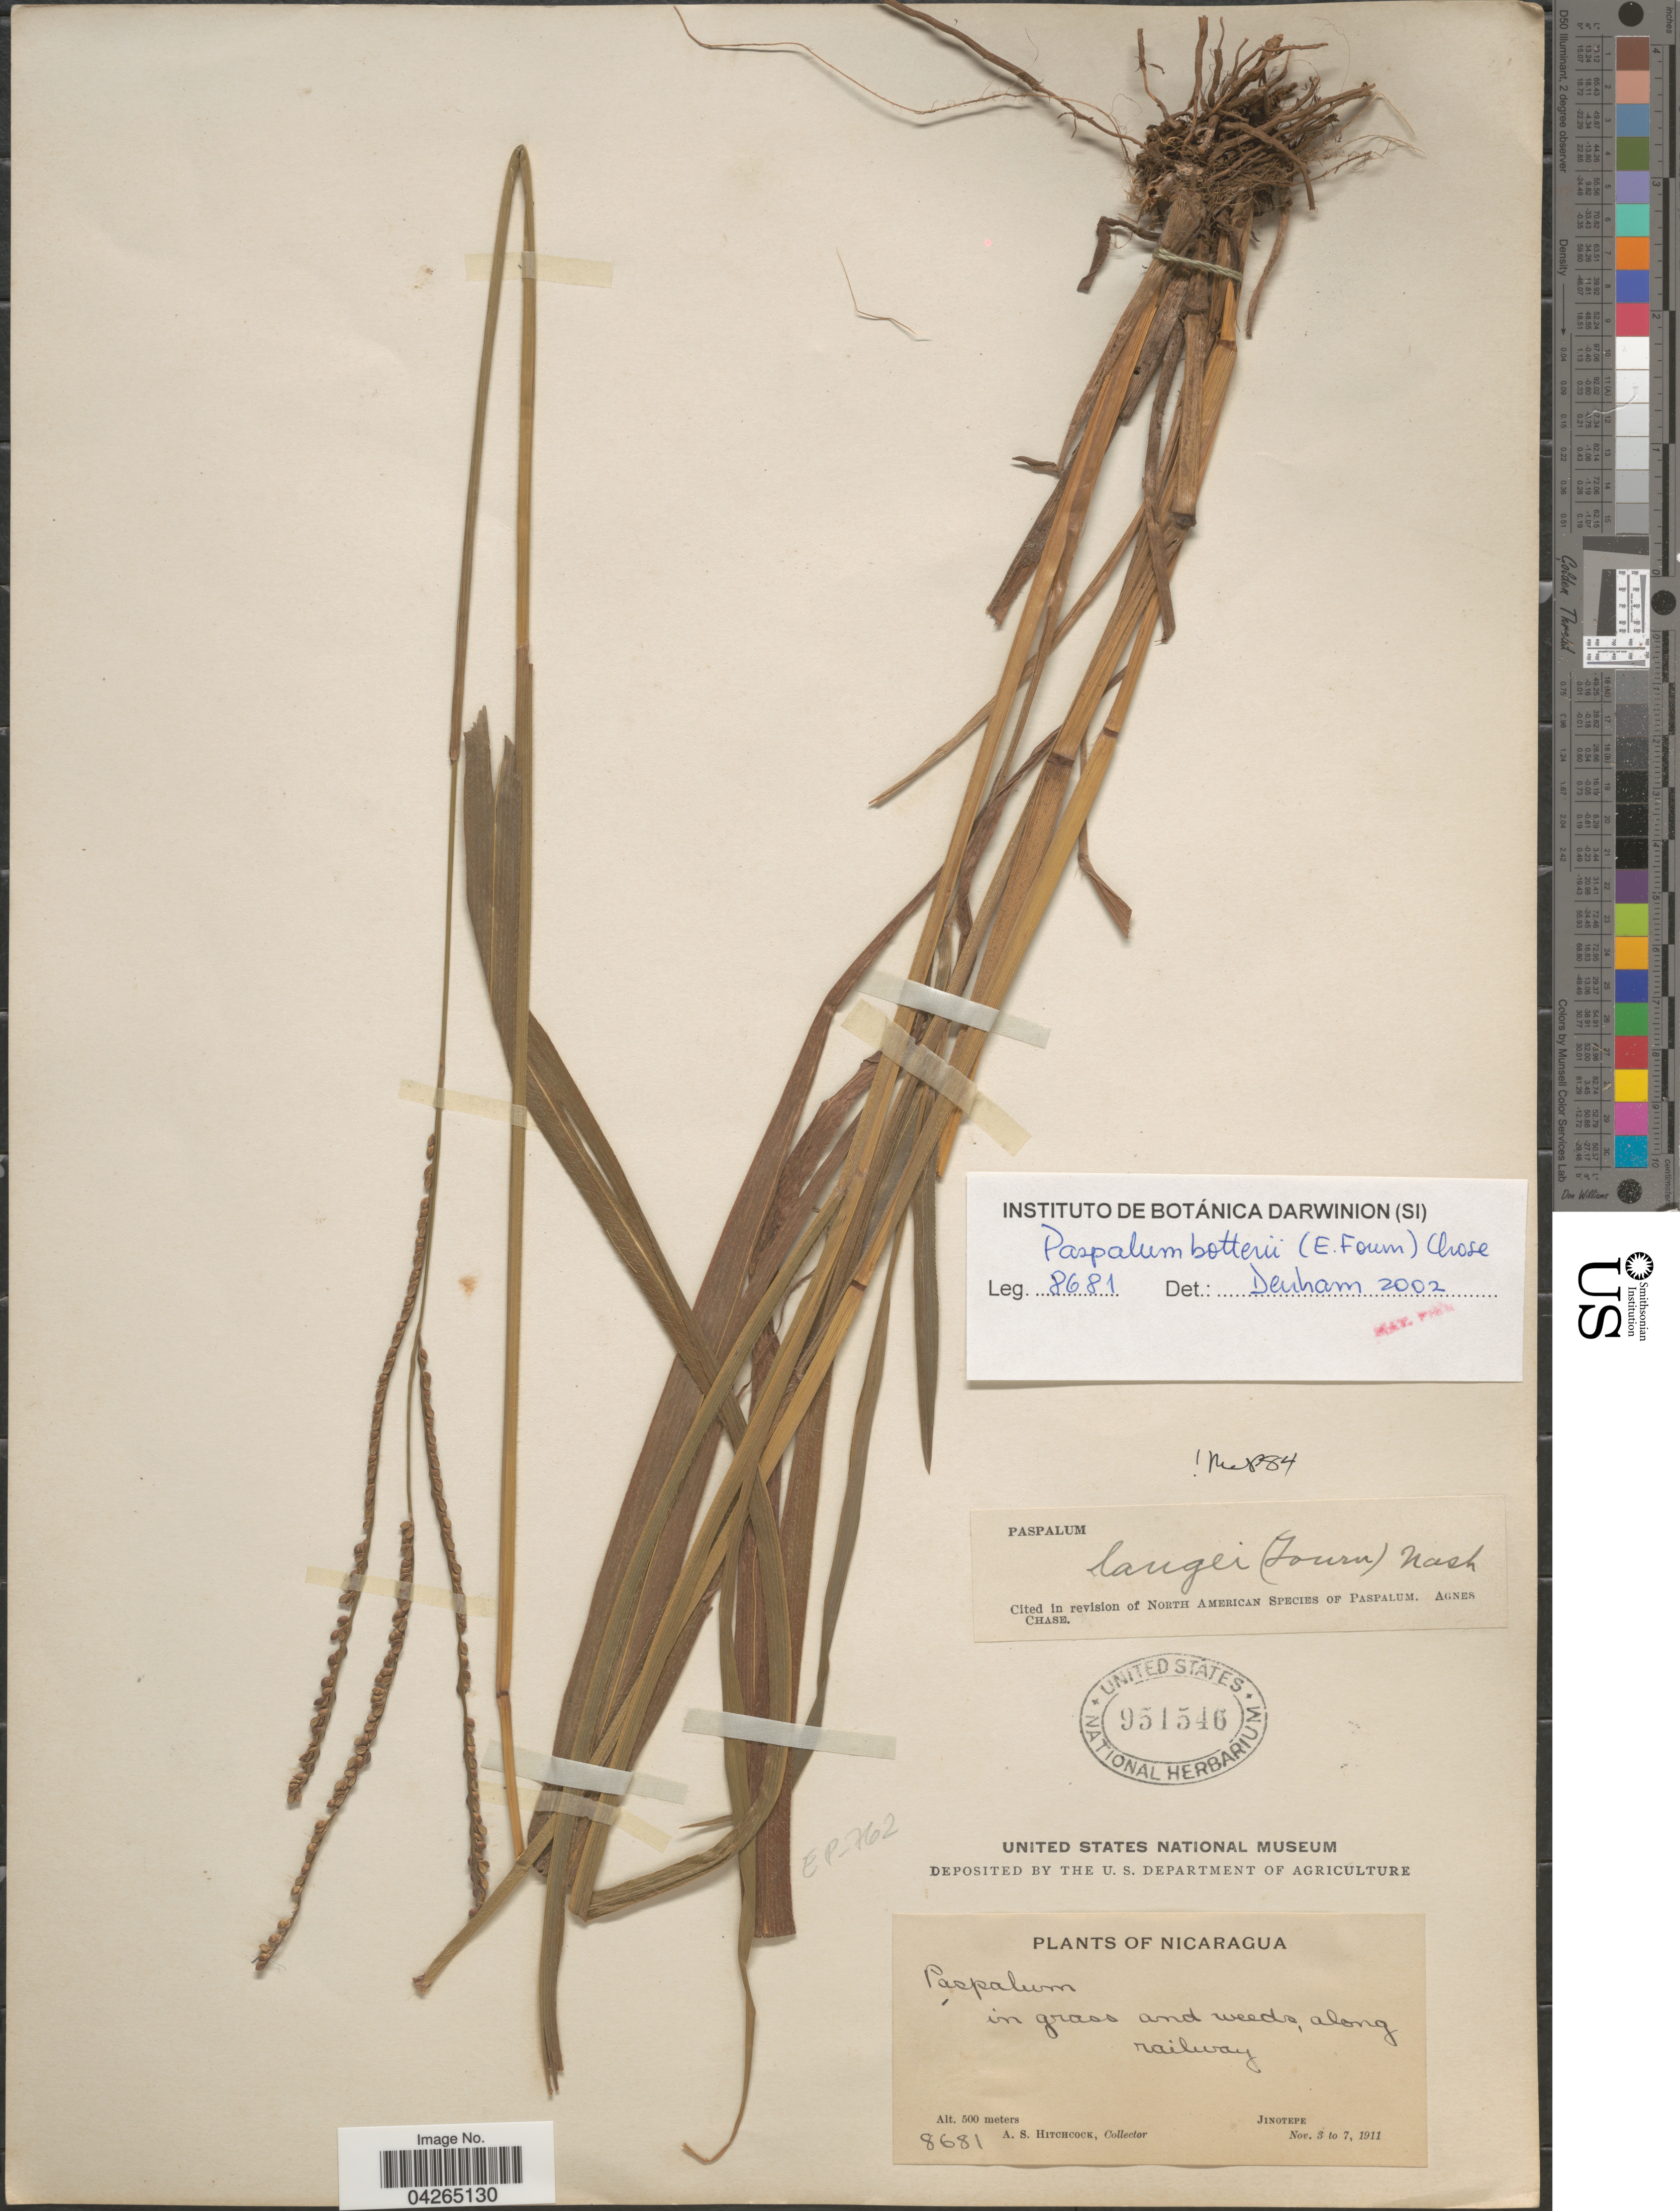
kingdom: Plantae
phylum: Tracheophyta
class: Liliopsida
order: Poales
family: Poaceae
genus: Paspalum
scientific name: Paspalum botterii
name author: (E. Fourn.) Chase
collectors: A. S. Hitchcock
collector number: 8681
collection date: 1911-11-03/1911-11-07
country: Nicaragua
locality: Jinotepe.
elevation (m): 500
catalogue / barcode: US 951540